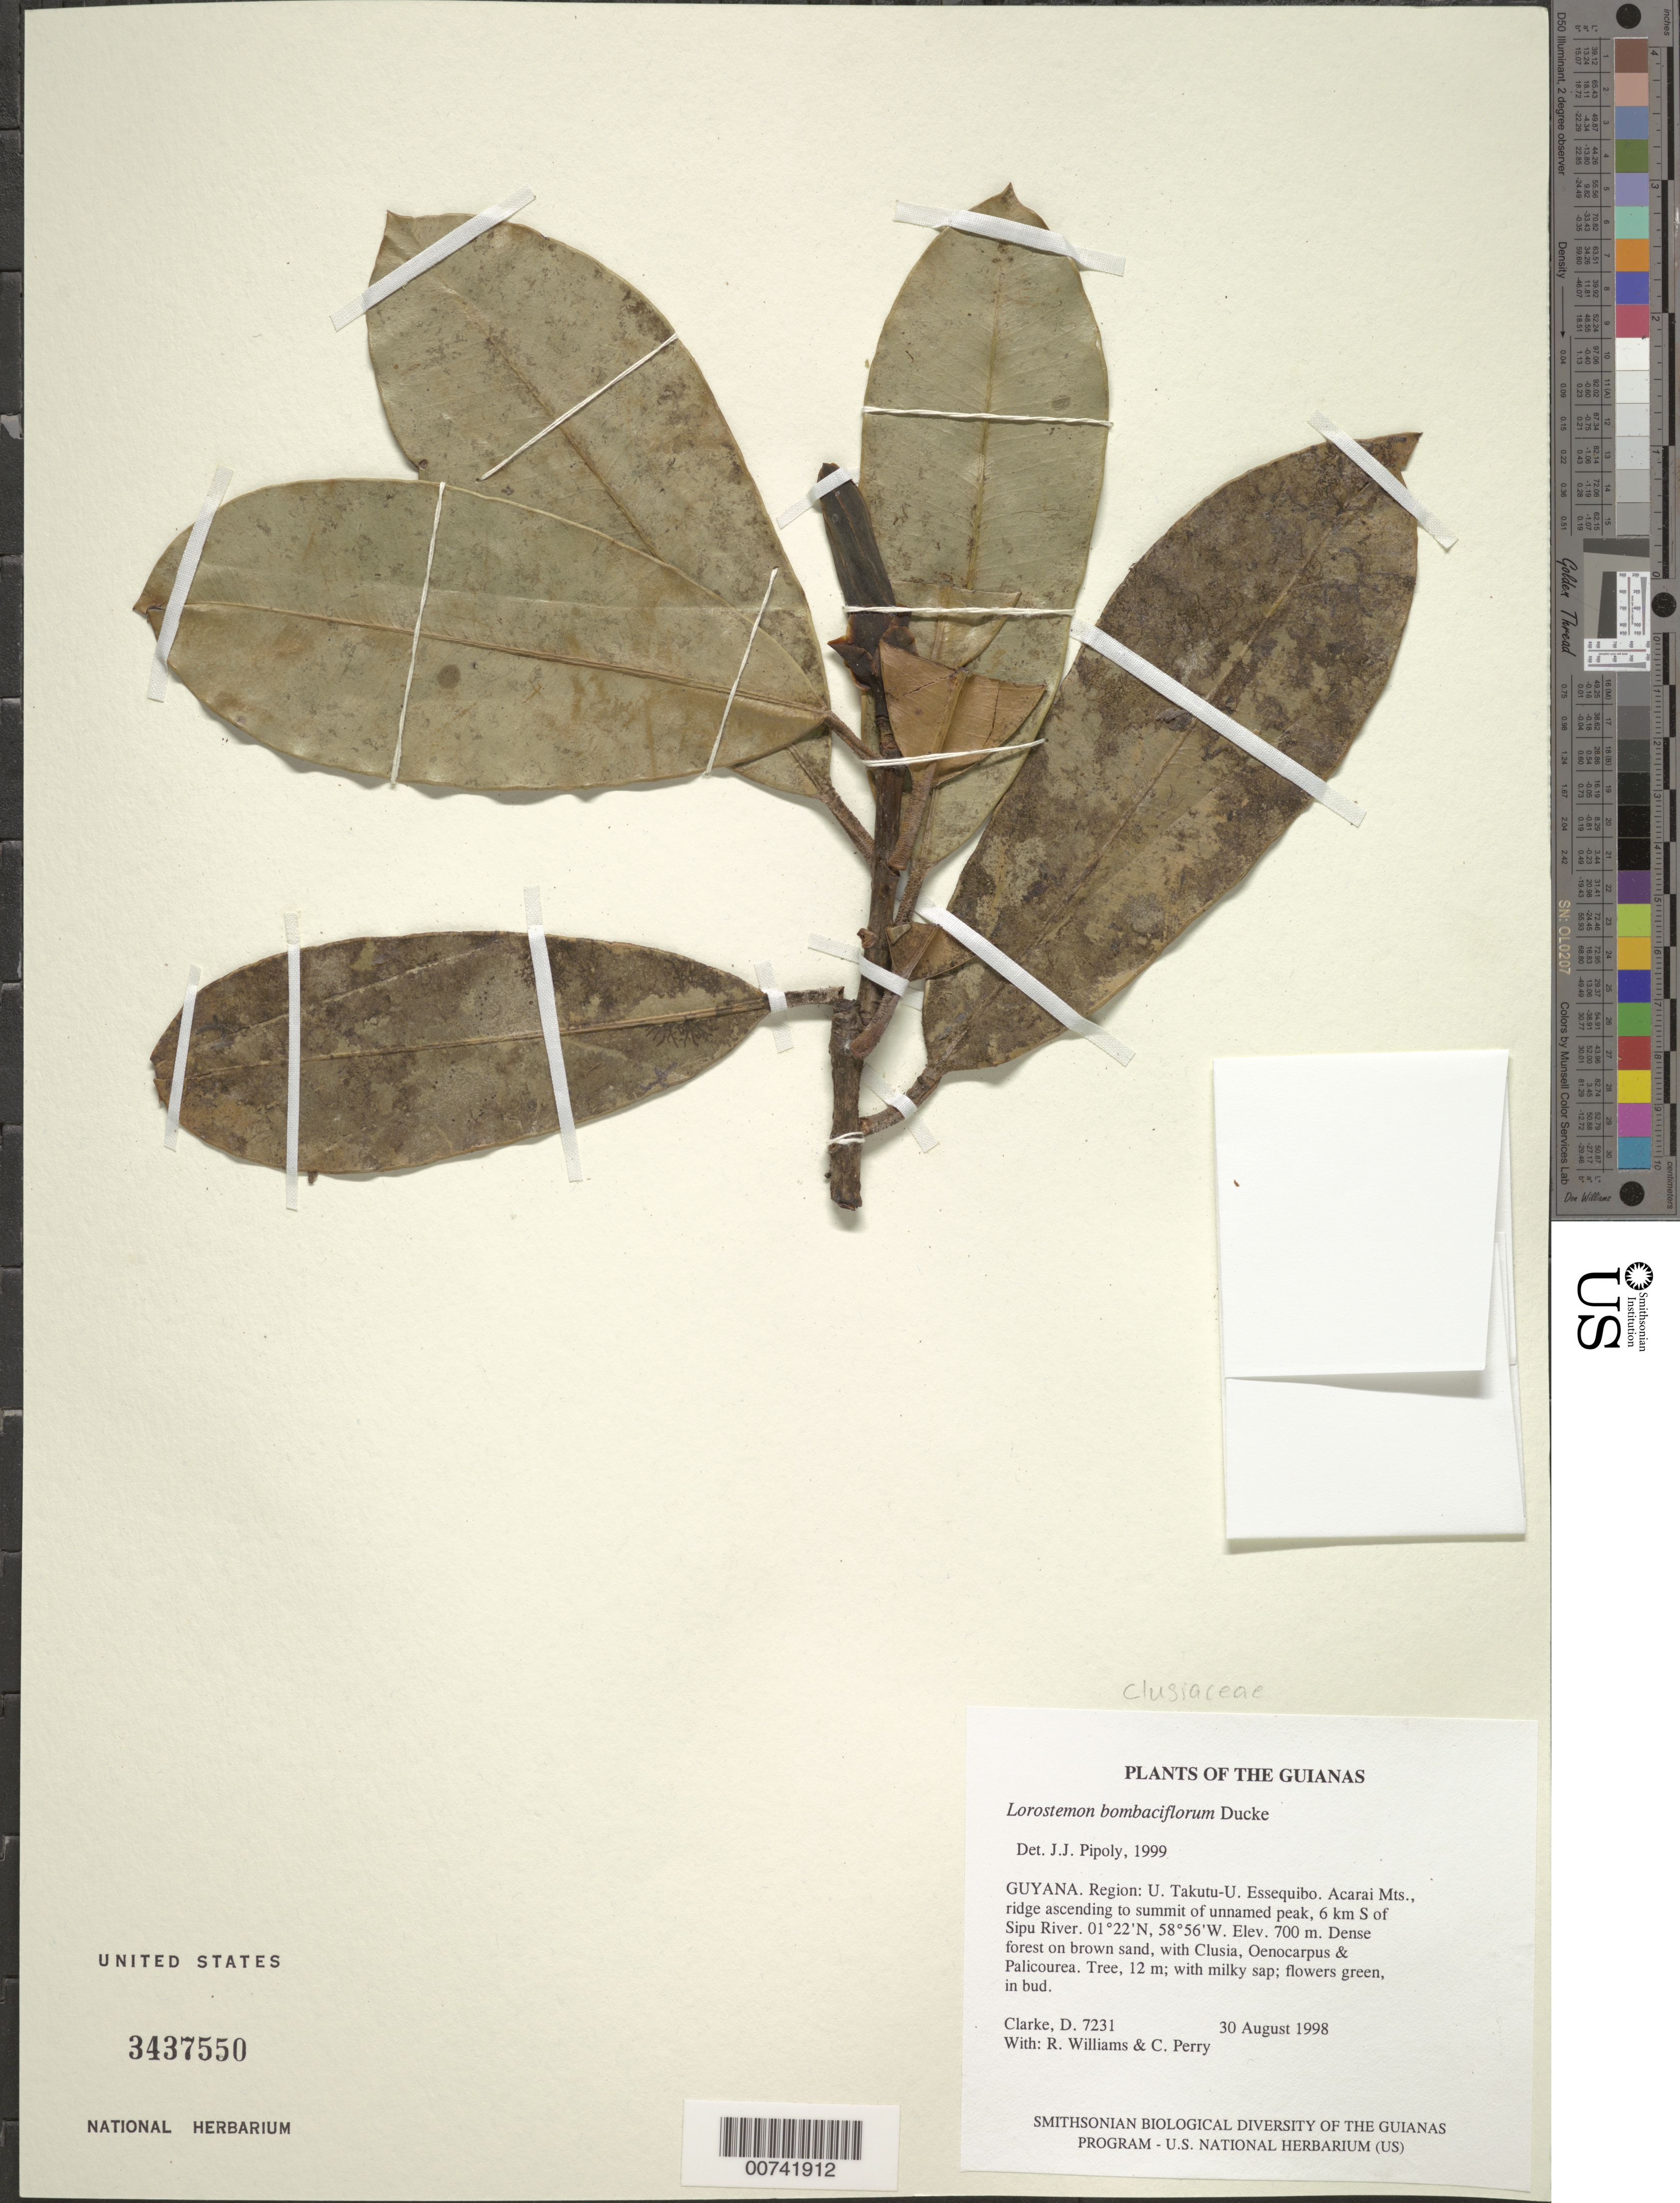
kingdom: Plantae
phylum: Tracheophyta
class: Magnoliopsida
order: Malpighiales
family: Clusiaceae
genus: Lorostemon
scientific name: Lorostemon bombaciflorum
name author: Ducke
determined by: Pipoly, J. J., III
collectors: H. D. Clarke, R. Williams & C. Perry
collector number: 7231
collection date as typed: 30 August 1998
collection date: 1998-08-30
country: Guyana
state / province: U. Takutu-U. Essequibo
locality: Acarai Mts., ridge ascending to summit of unnamed peak, 6 km S of Sipu River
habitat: Dense forest on brown sand, with Clusia, Oenocarpus & Palicourea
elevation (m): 700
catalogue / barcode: US 3437550